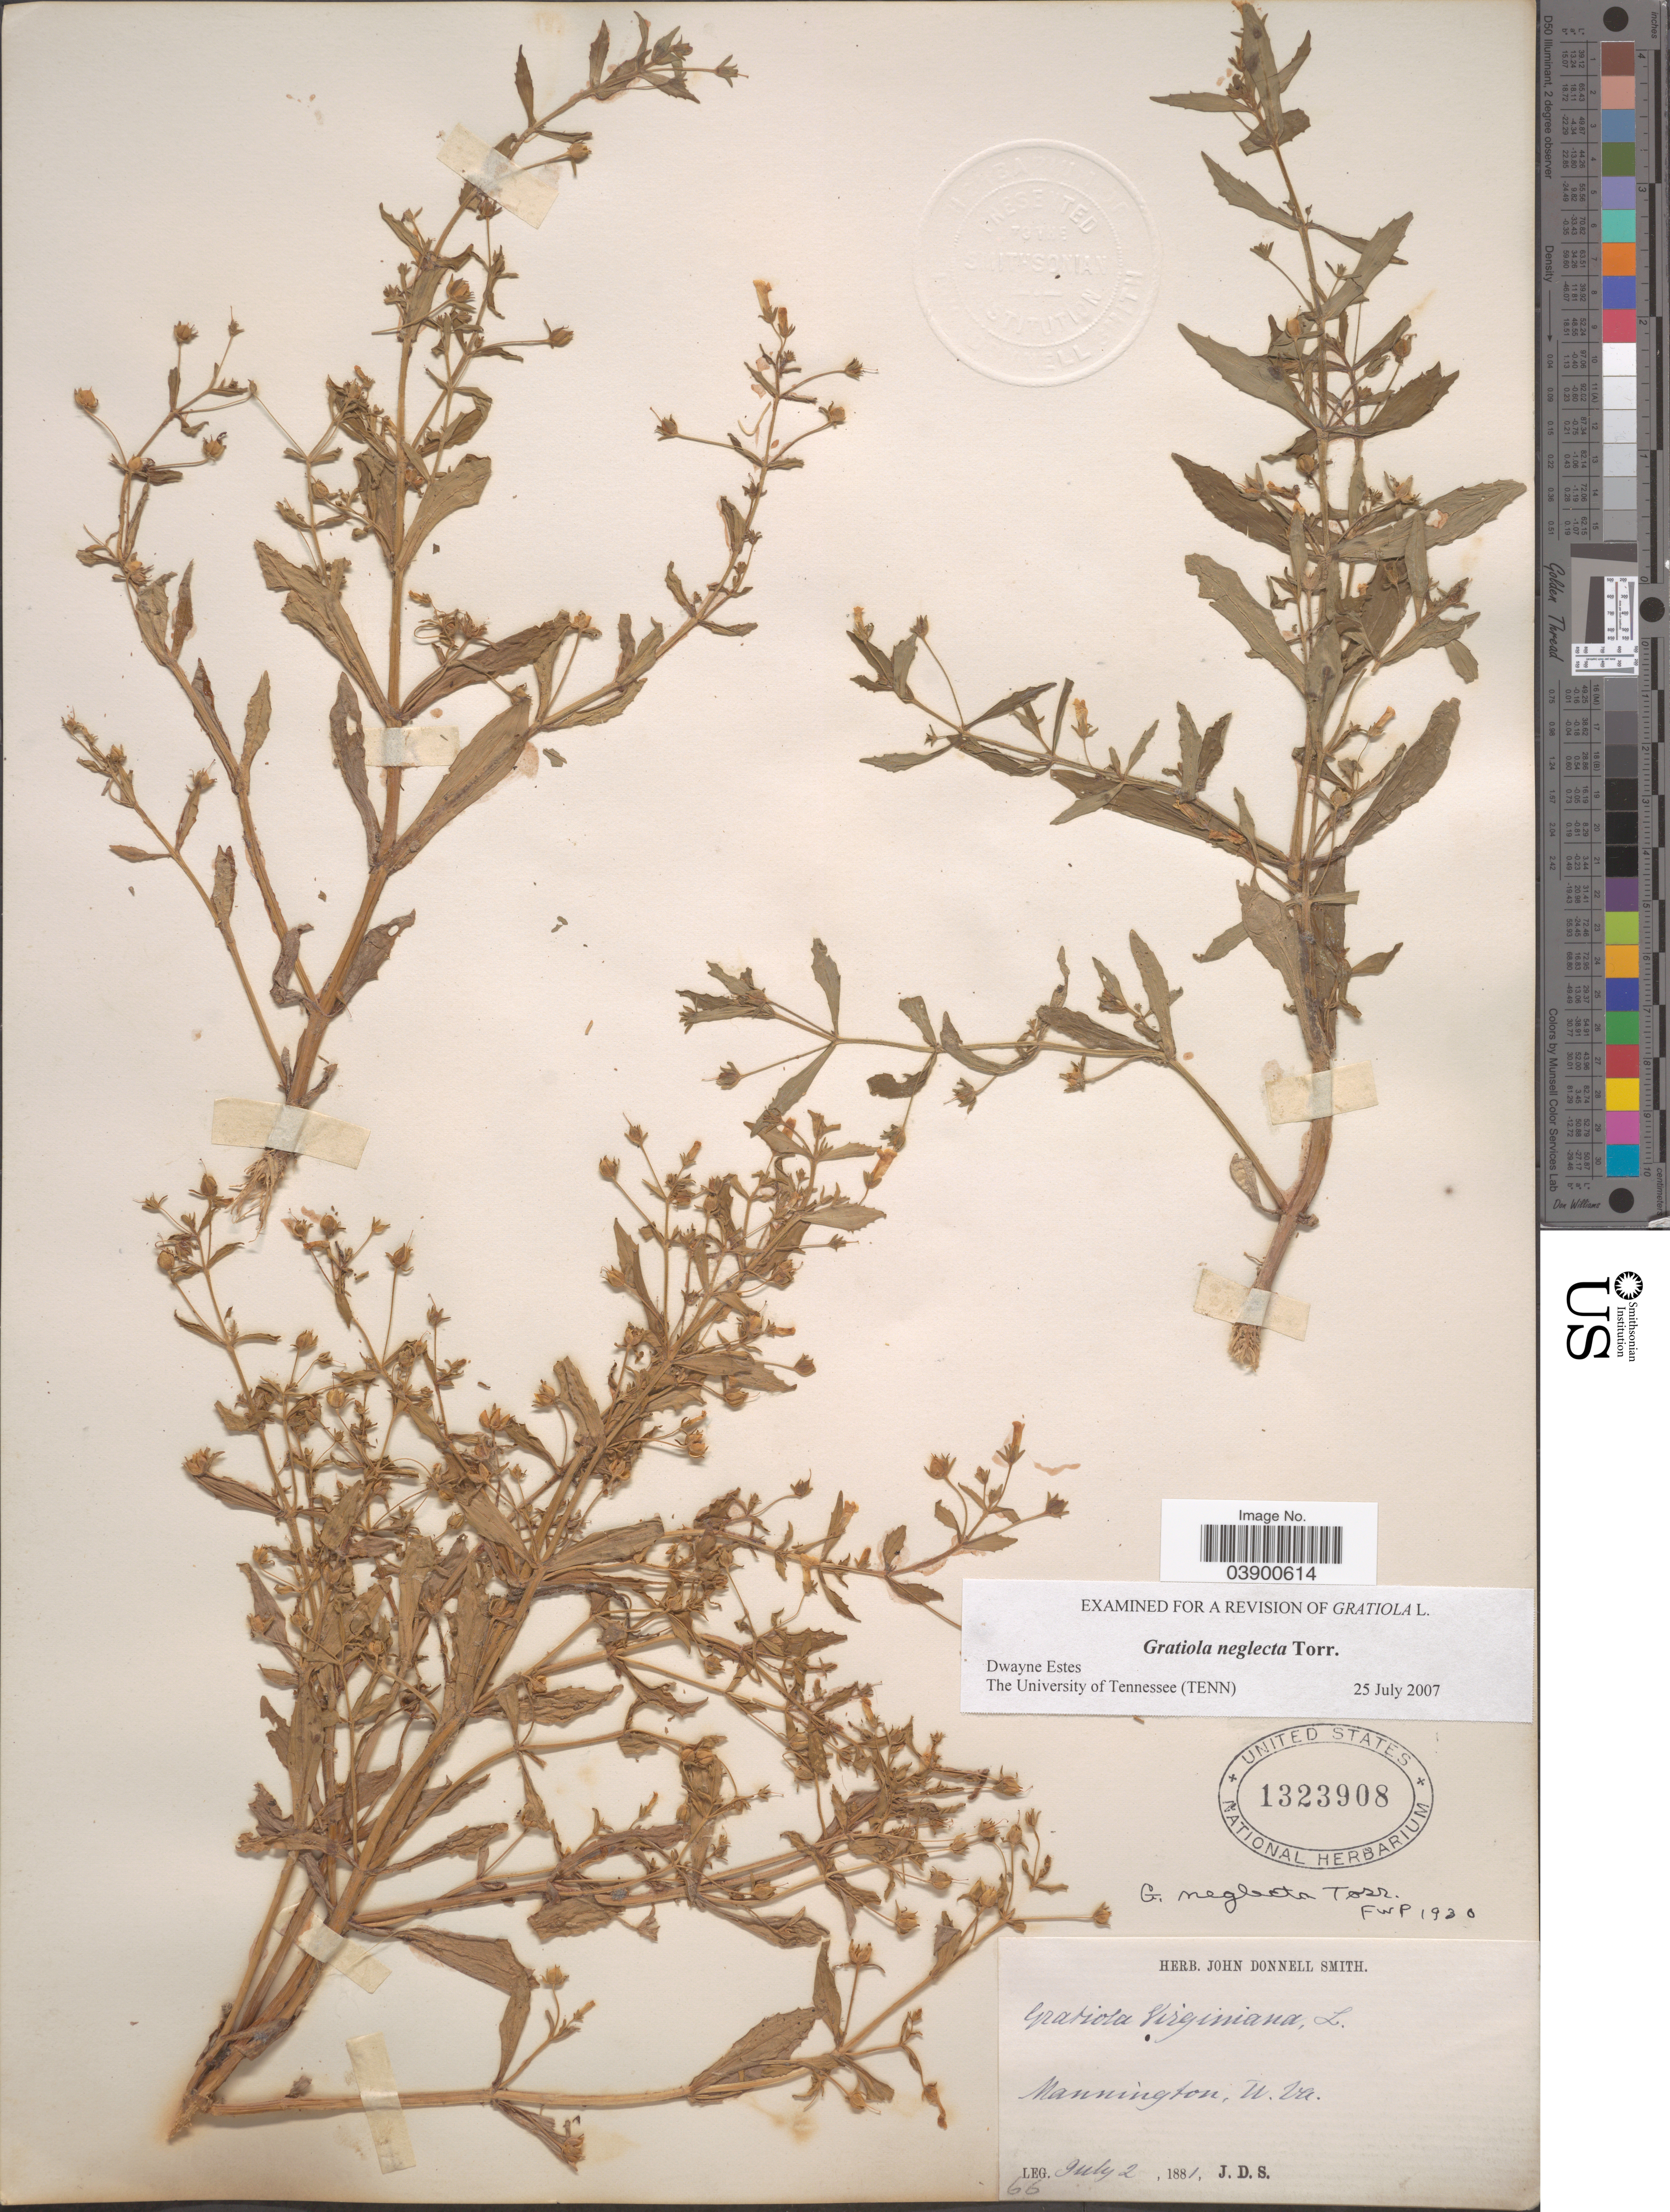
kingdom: Plantae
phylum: Tracheophyta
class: Magnoliopsida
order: Lamiales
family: Plantaginaceae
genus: Gratiola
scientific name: Gratiola neglecta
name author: Torr.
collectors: J. Donnell Smith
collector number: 66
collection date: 1881-07-02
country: United States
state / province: West Virginia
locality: Mannington.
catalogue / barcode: US 1323908